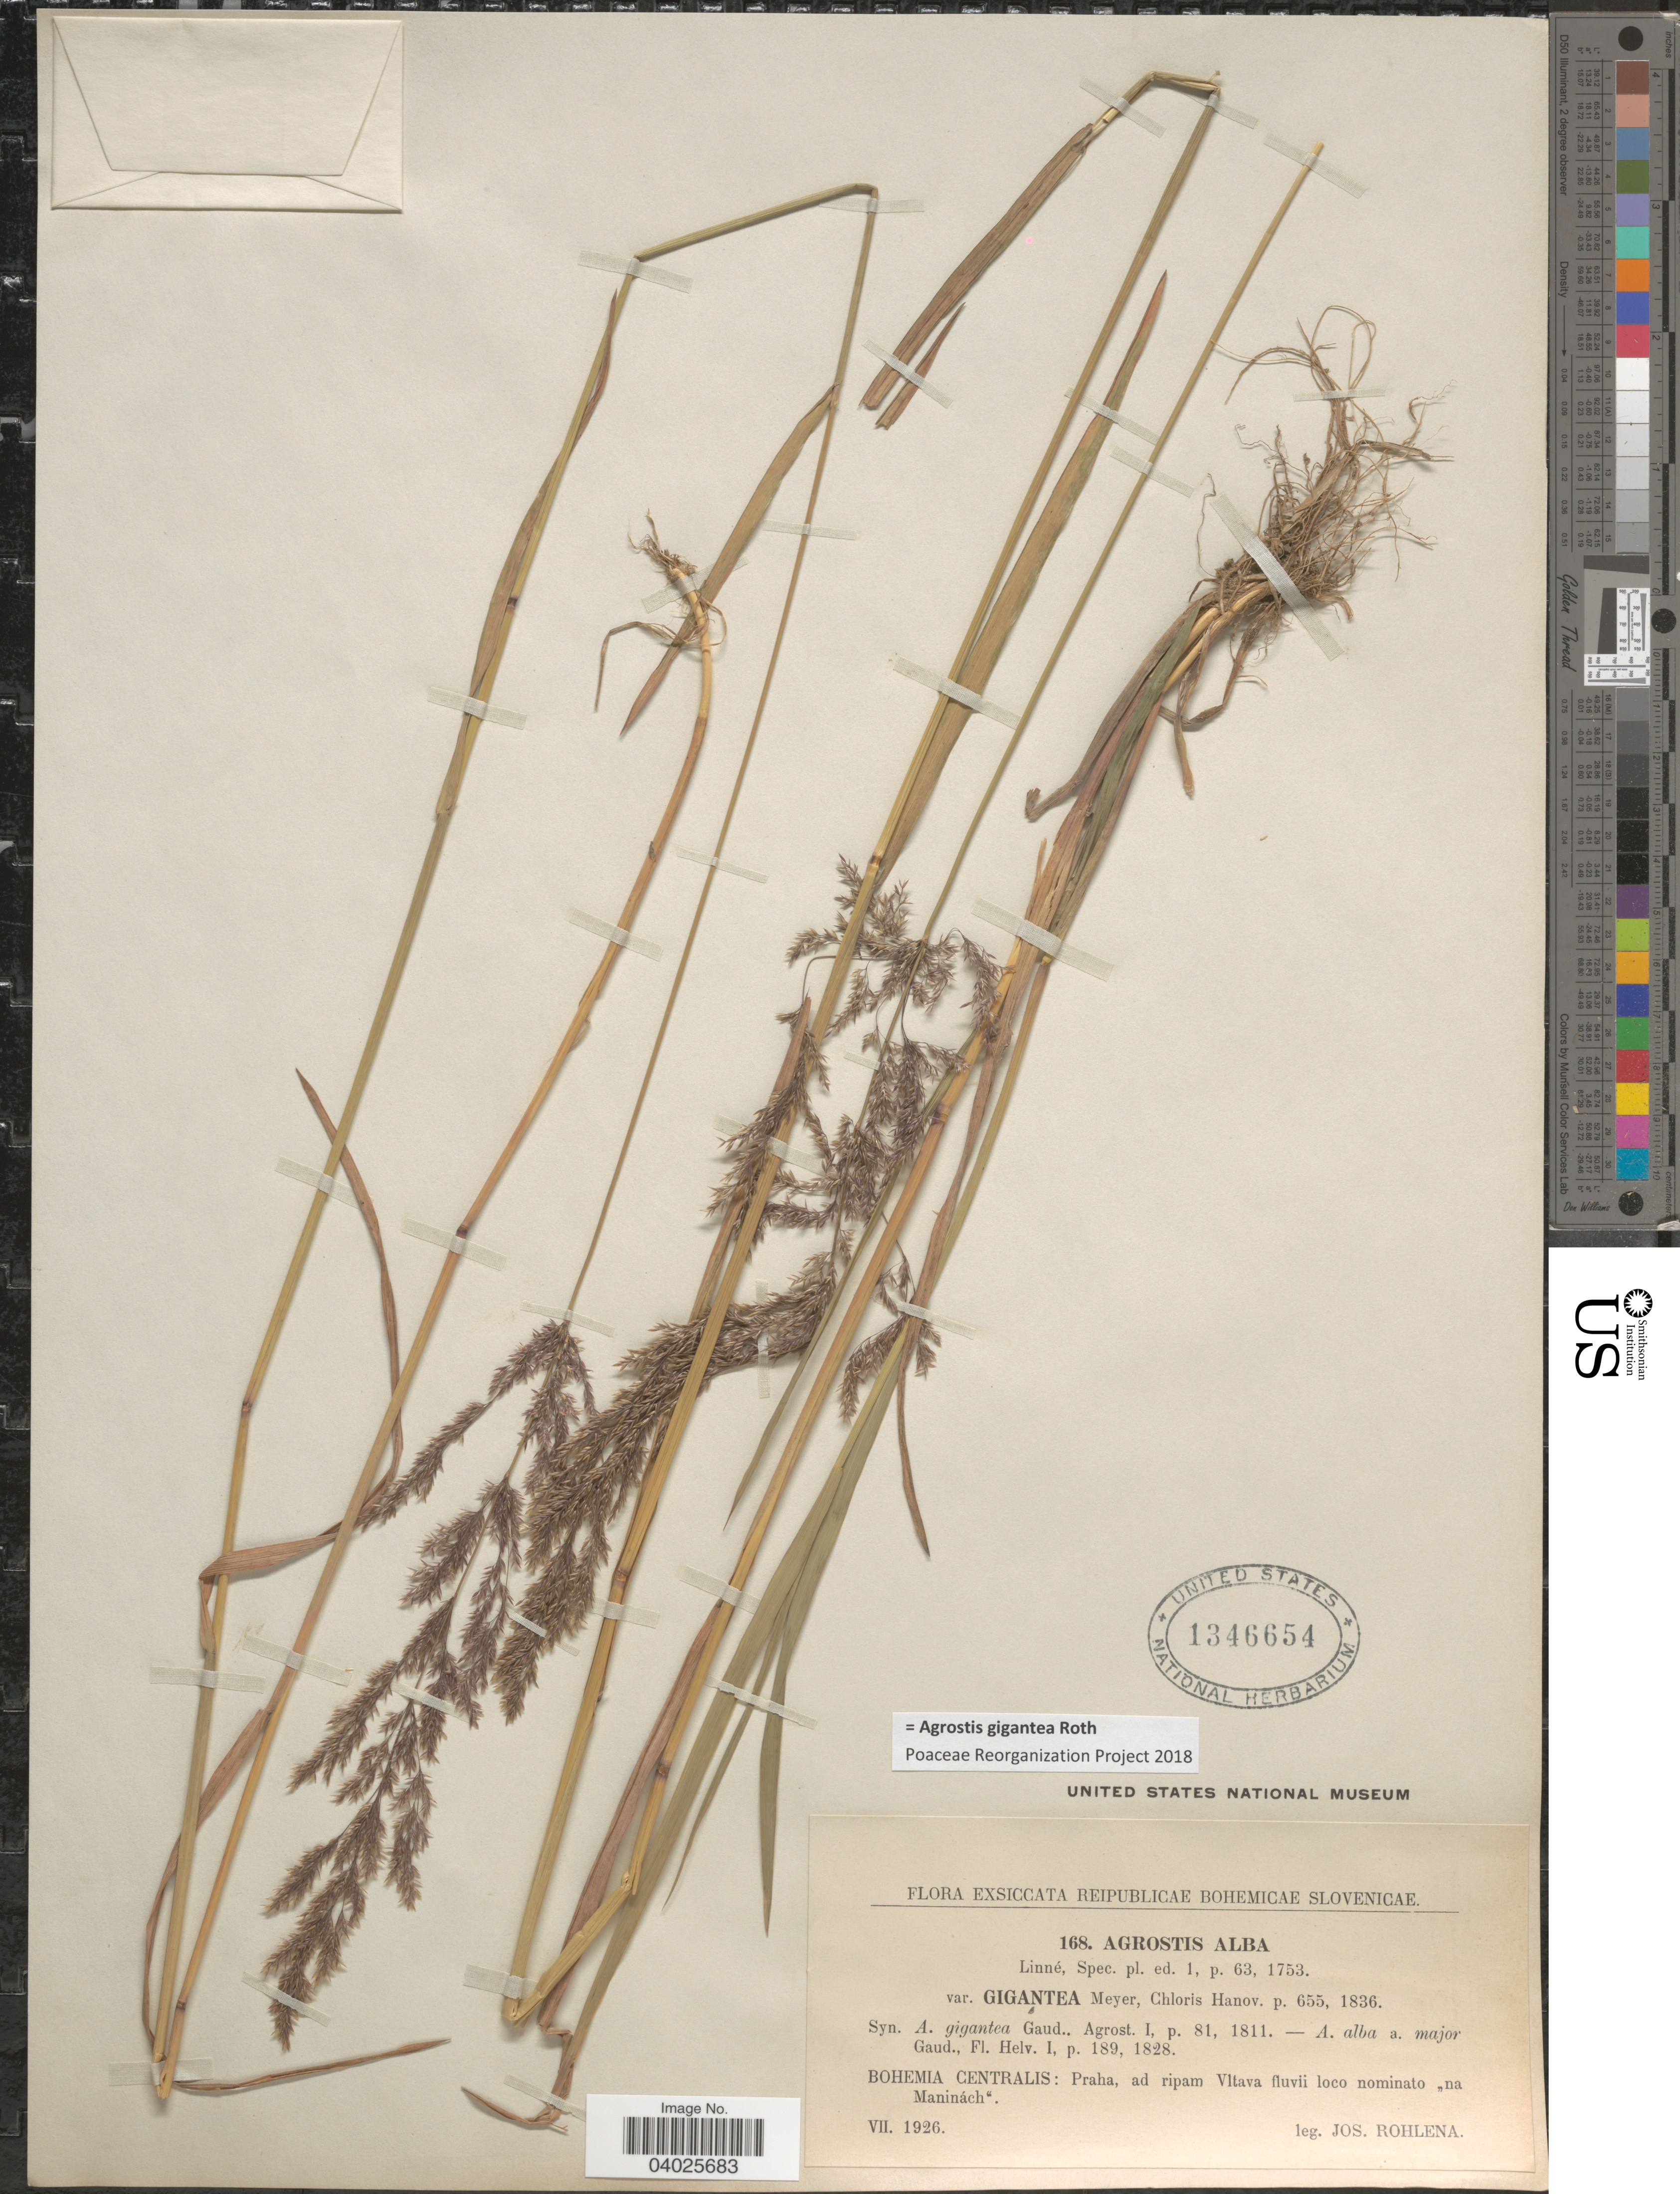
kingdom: Plantae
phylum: Tracheophyta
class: Liliopsida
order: Poales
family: Poaceae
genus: Agrostis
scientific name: Agrostis gigantea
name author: Roth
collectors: J. Rohlena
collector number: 168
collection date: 1926-07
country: Czechia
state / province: Central Bohemian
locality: Reipublicae Bohemicae Slovenicae. Bohemia Centralis: Praha, ad ripam Vltava fluvii loco nominato "na Maninách".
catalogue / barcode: US 1346654